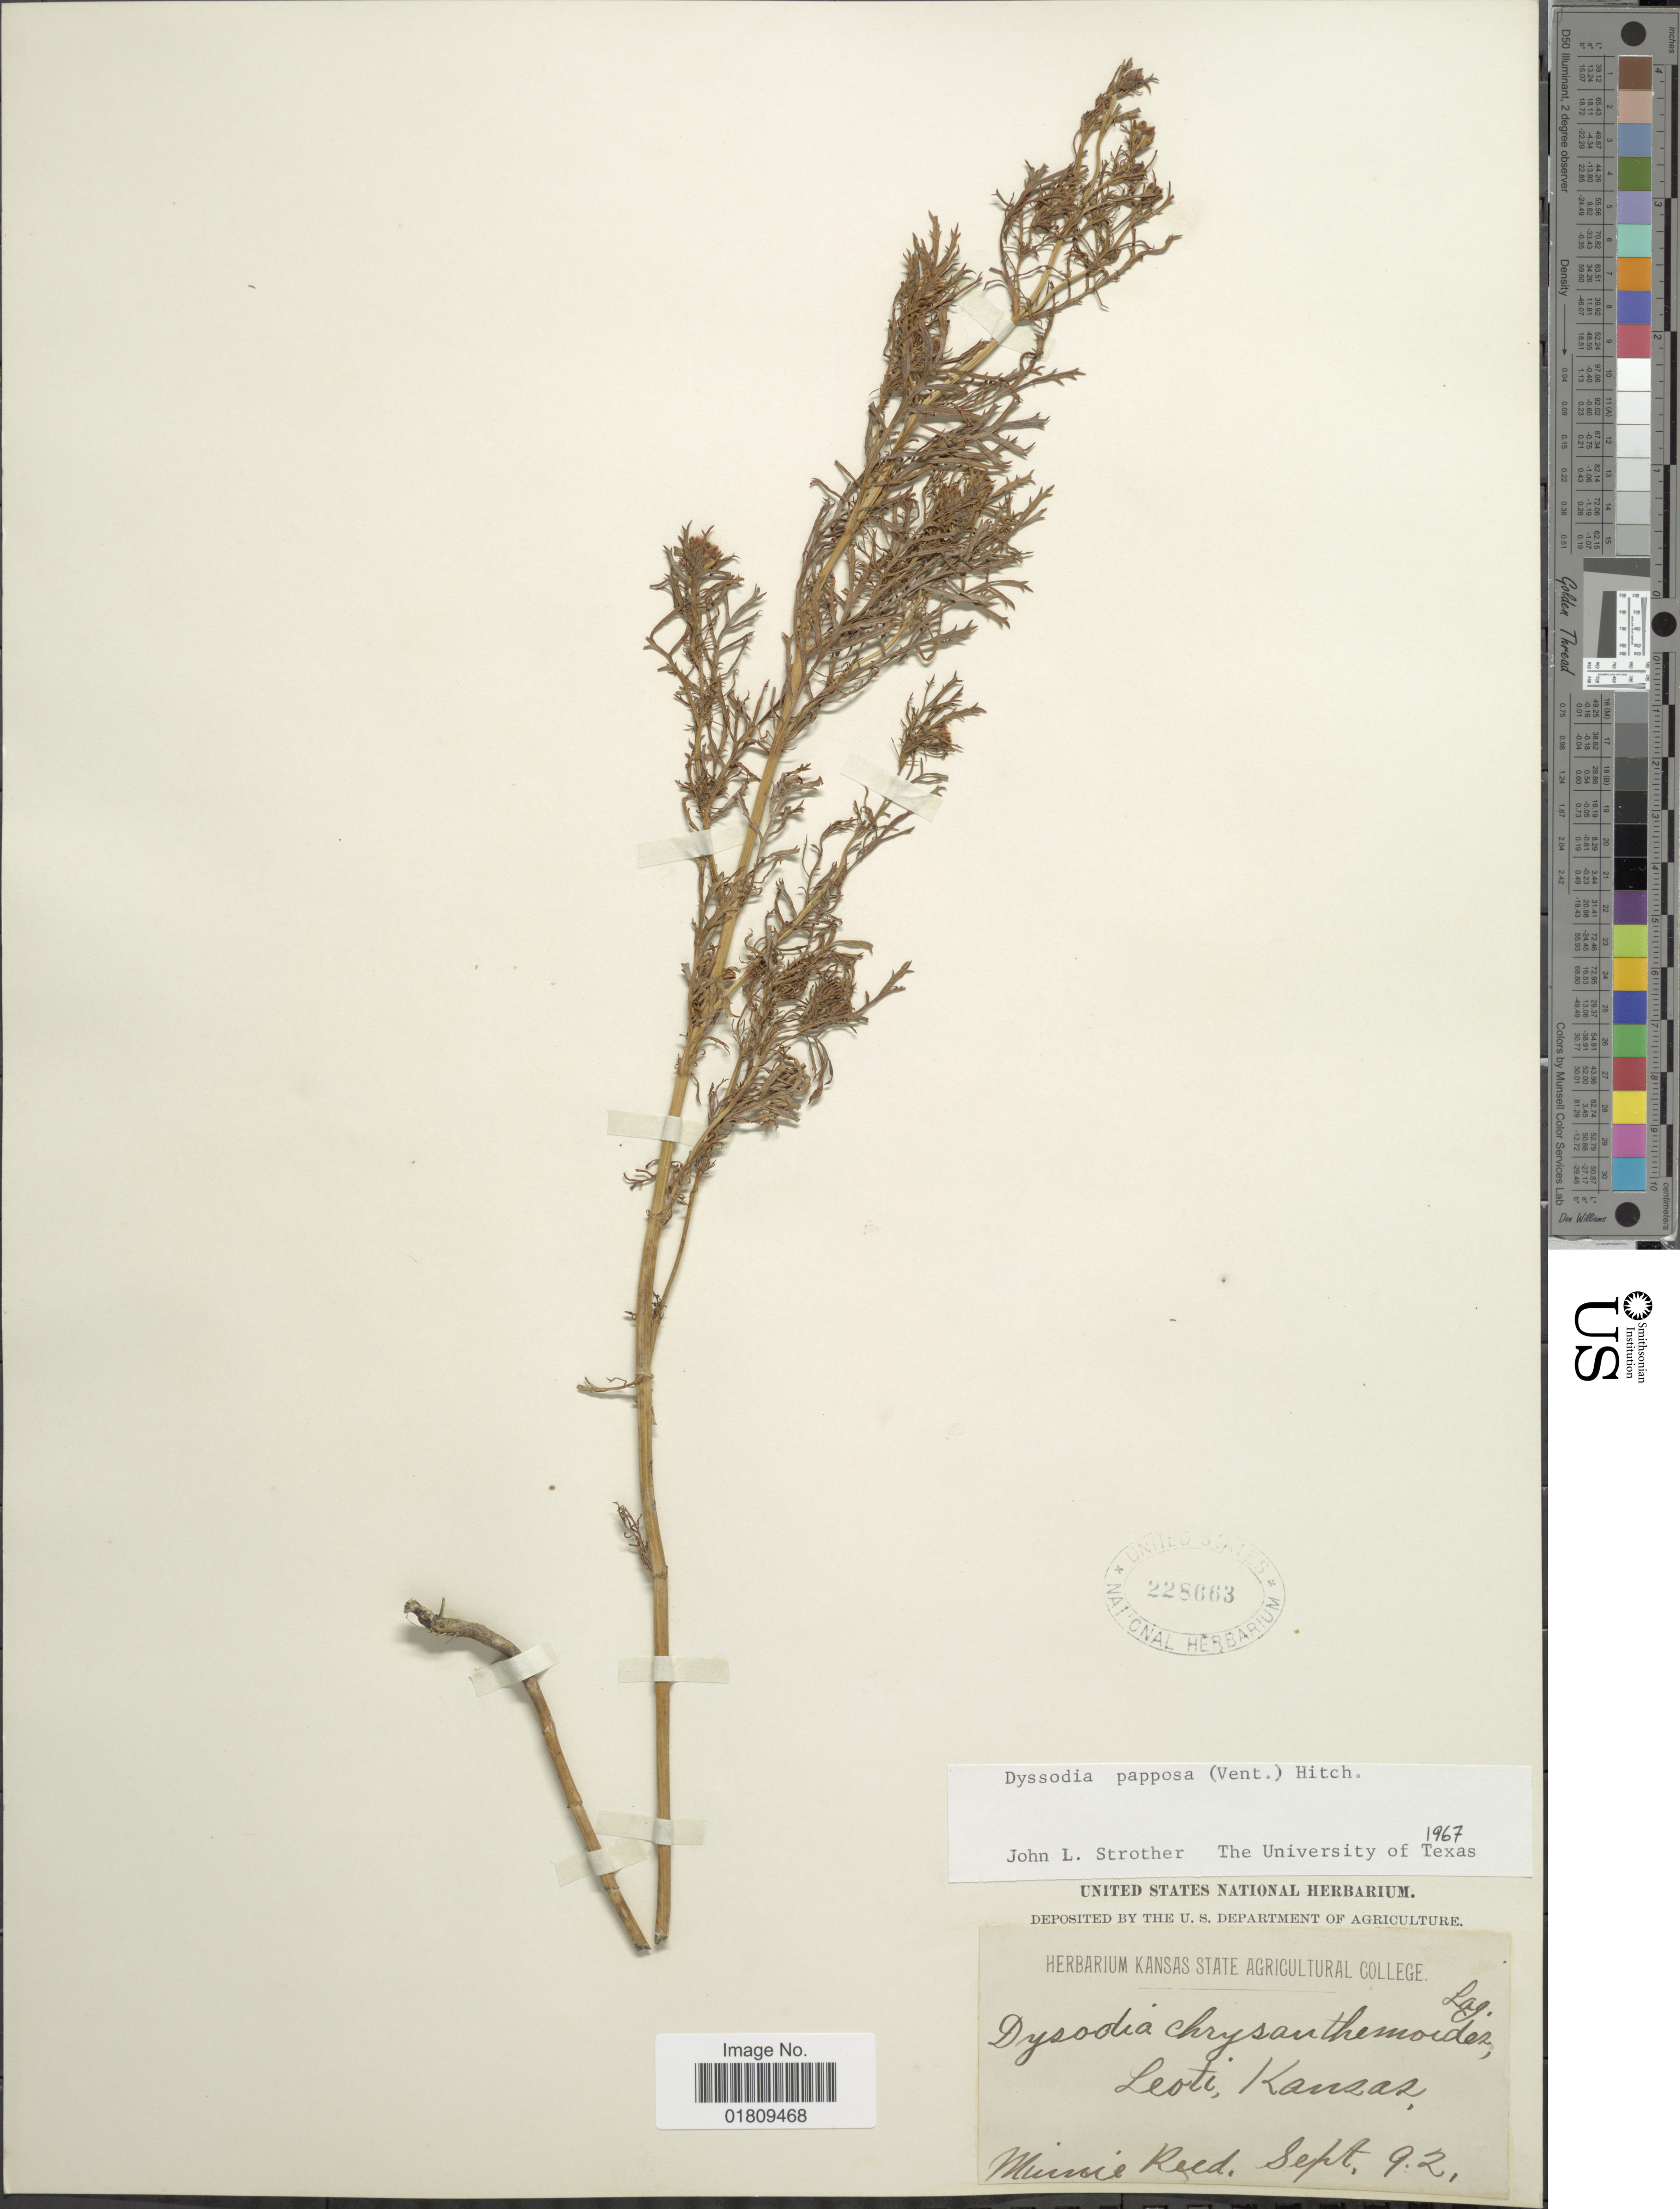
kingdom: Plantae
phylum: Tracheophyta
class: Magnoliopsida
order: Asterales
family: Asteraceae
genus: Dyssodia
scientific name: Dyssodia papposa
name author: (Vent.) Hitchc.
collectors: M. Reed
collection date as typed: Transcribed d/m/y: /9/92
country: United States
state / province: Kansas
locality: Leoti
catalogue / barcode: US 228663